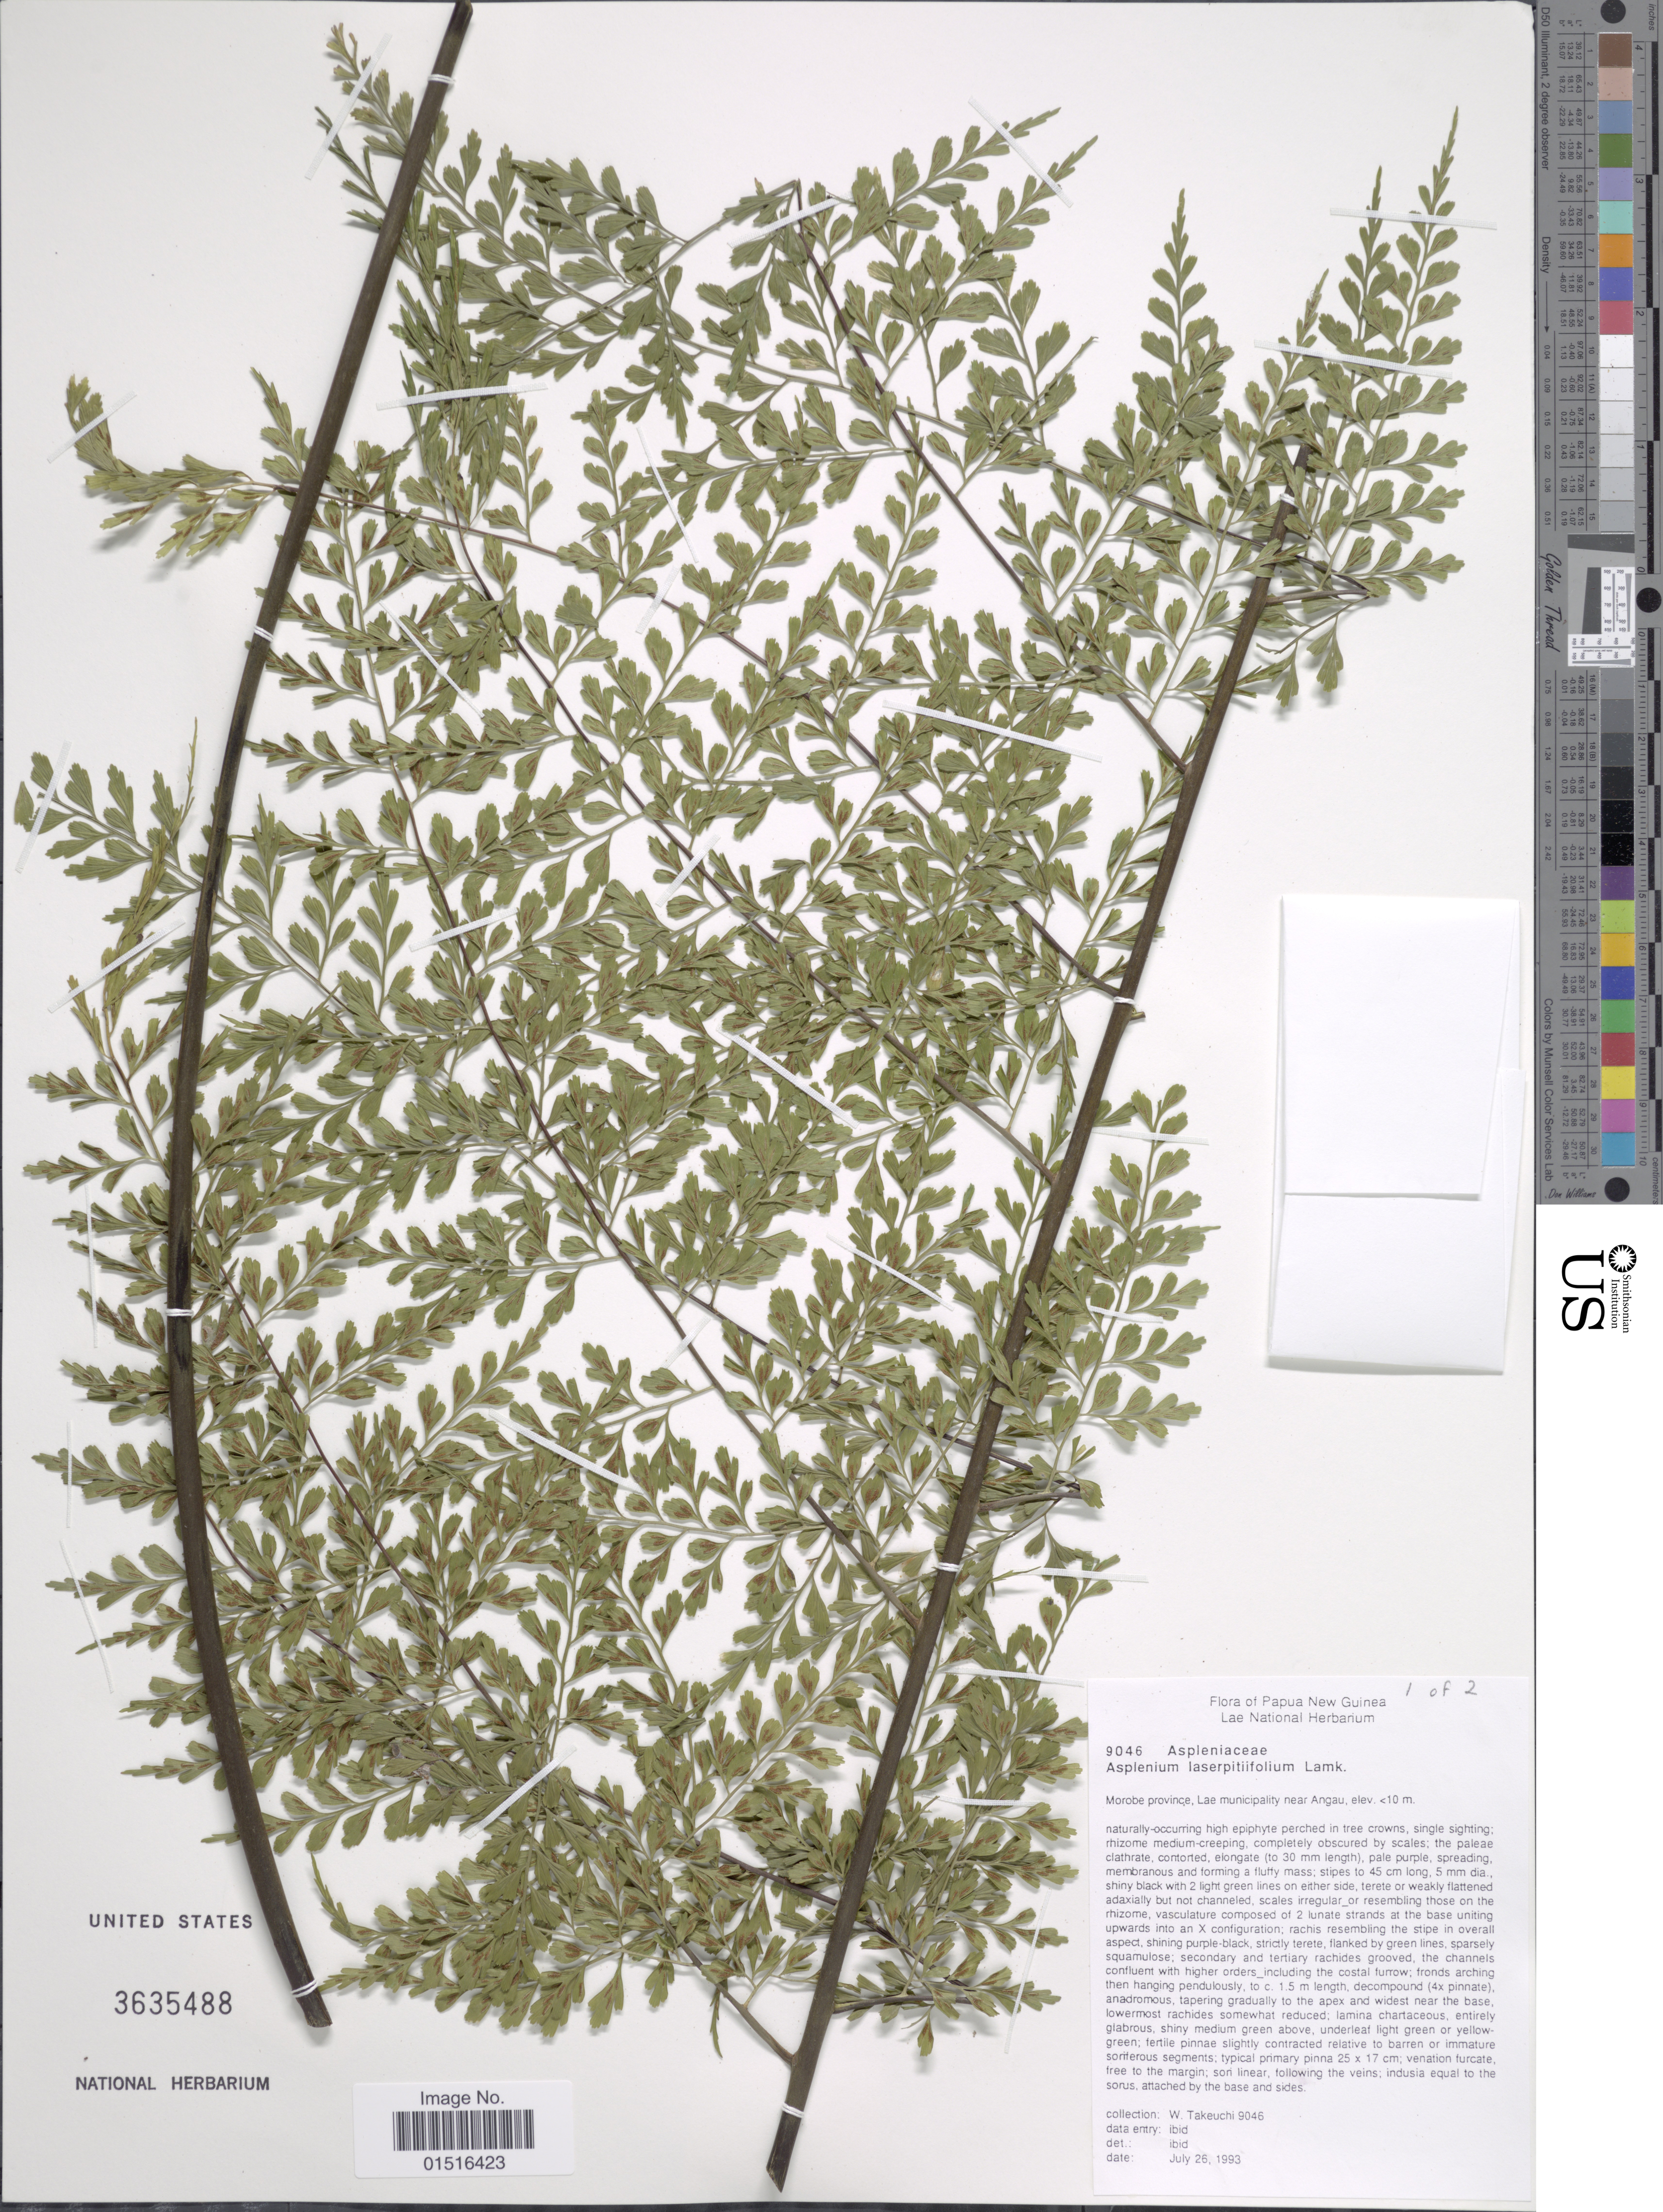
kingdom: Plantae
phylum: Tracheophyta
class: Polypodiopsida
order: Polypodiales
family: Aspleniaceae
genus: Asplenium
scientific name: Asplenium laserpitiifolium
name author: Lam.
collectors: W. Takeuchi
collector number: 9046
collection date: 1993-07-26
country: Papua New Guinea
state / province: Morobe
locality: Morobe Province, Lae municipality near Angau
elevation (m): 10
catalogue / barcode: US 3635488